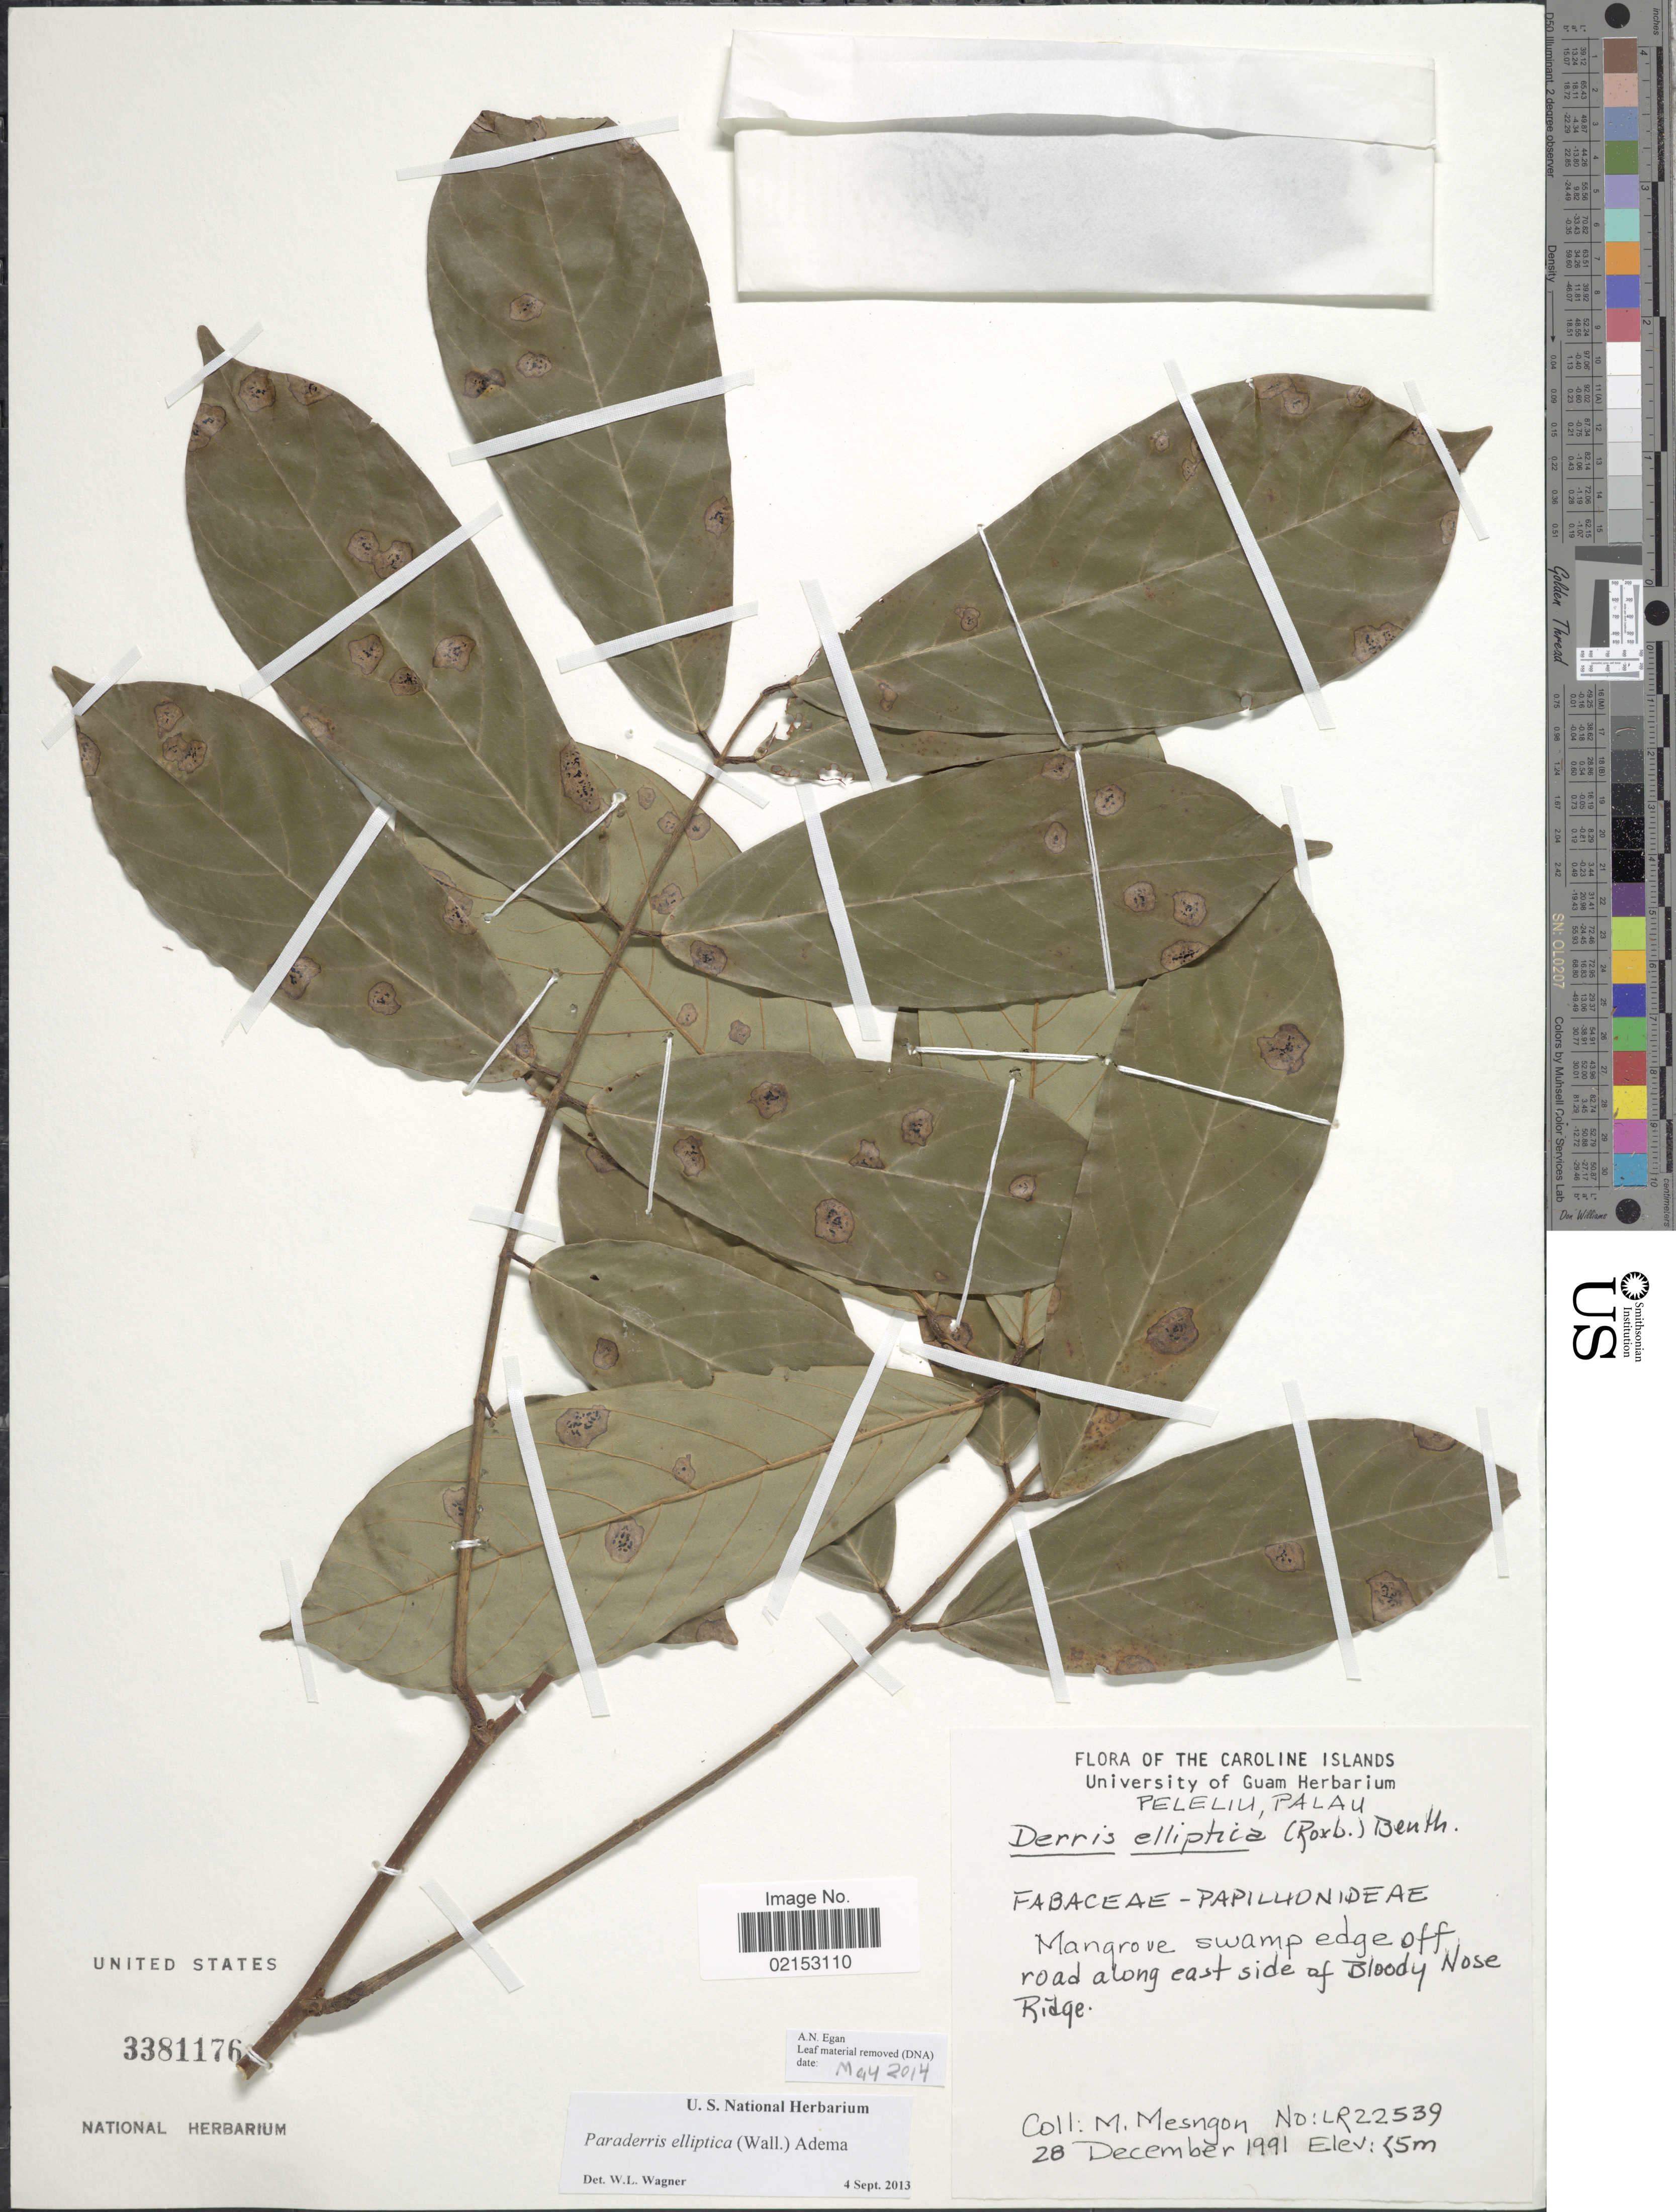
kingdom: Plantae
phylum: Tracheophyta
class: Magnoliopsida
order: Fabales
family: Fabaceae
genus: Derris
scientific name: Derris elliptica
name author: (Wall.) Benth.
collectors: M. Mesngon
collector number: LR22539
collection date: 1991-12-28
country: Palau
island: Beliliou [Peleliu]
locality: Peleliu, Palau, Mangrove swamp edge off road along east side of Blookdy Nose Ridge.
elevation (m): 5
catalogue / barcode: US 3381176